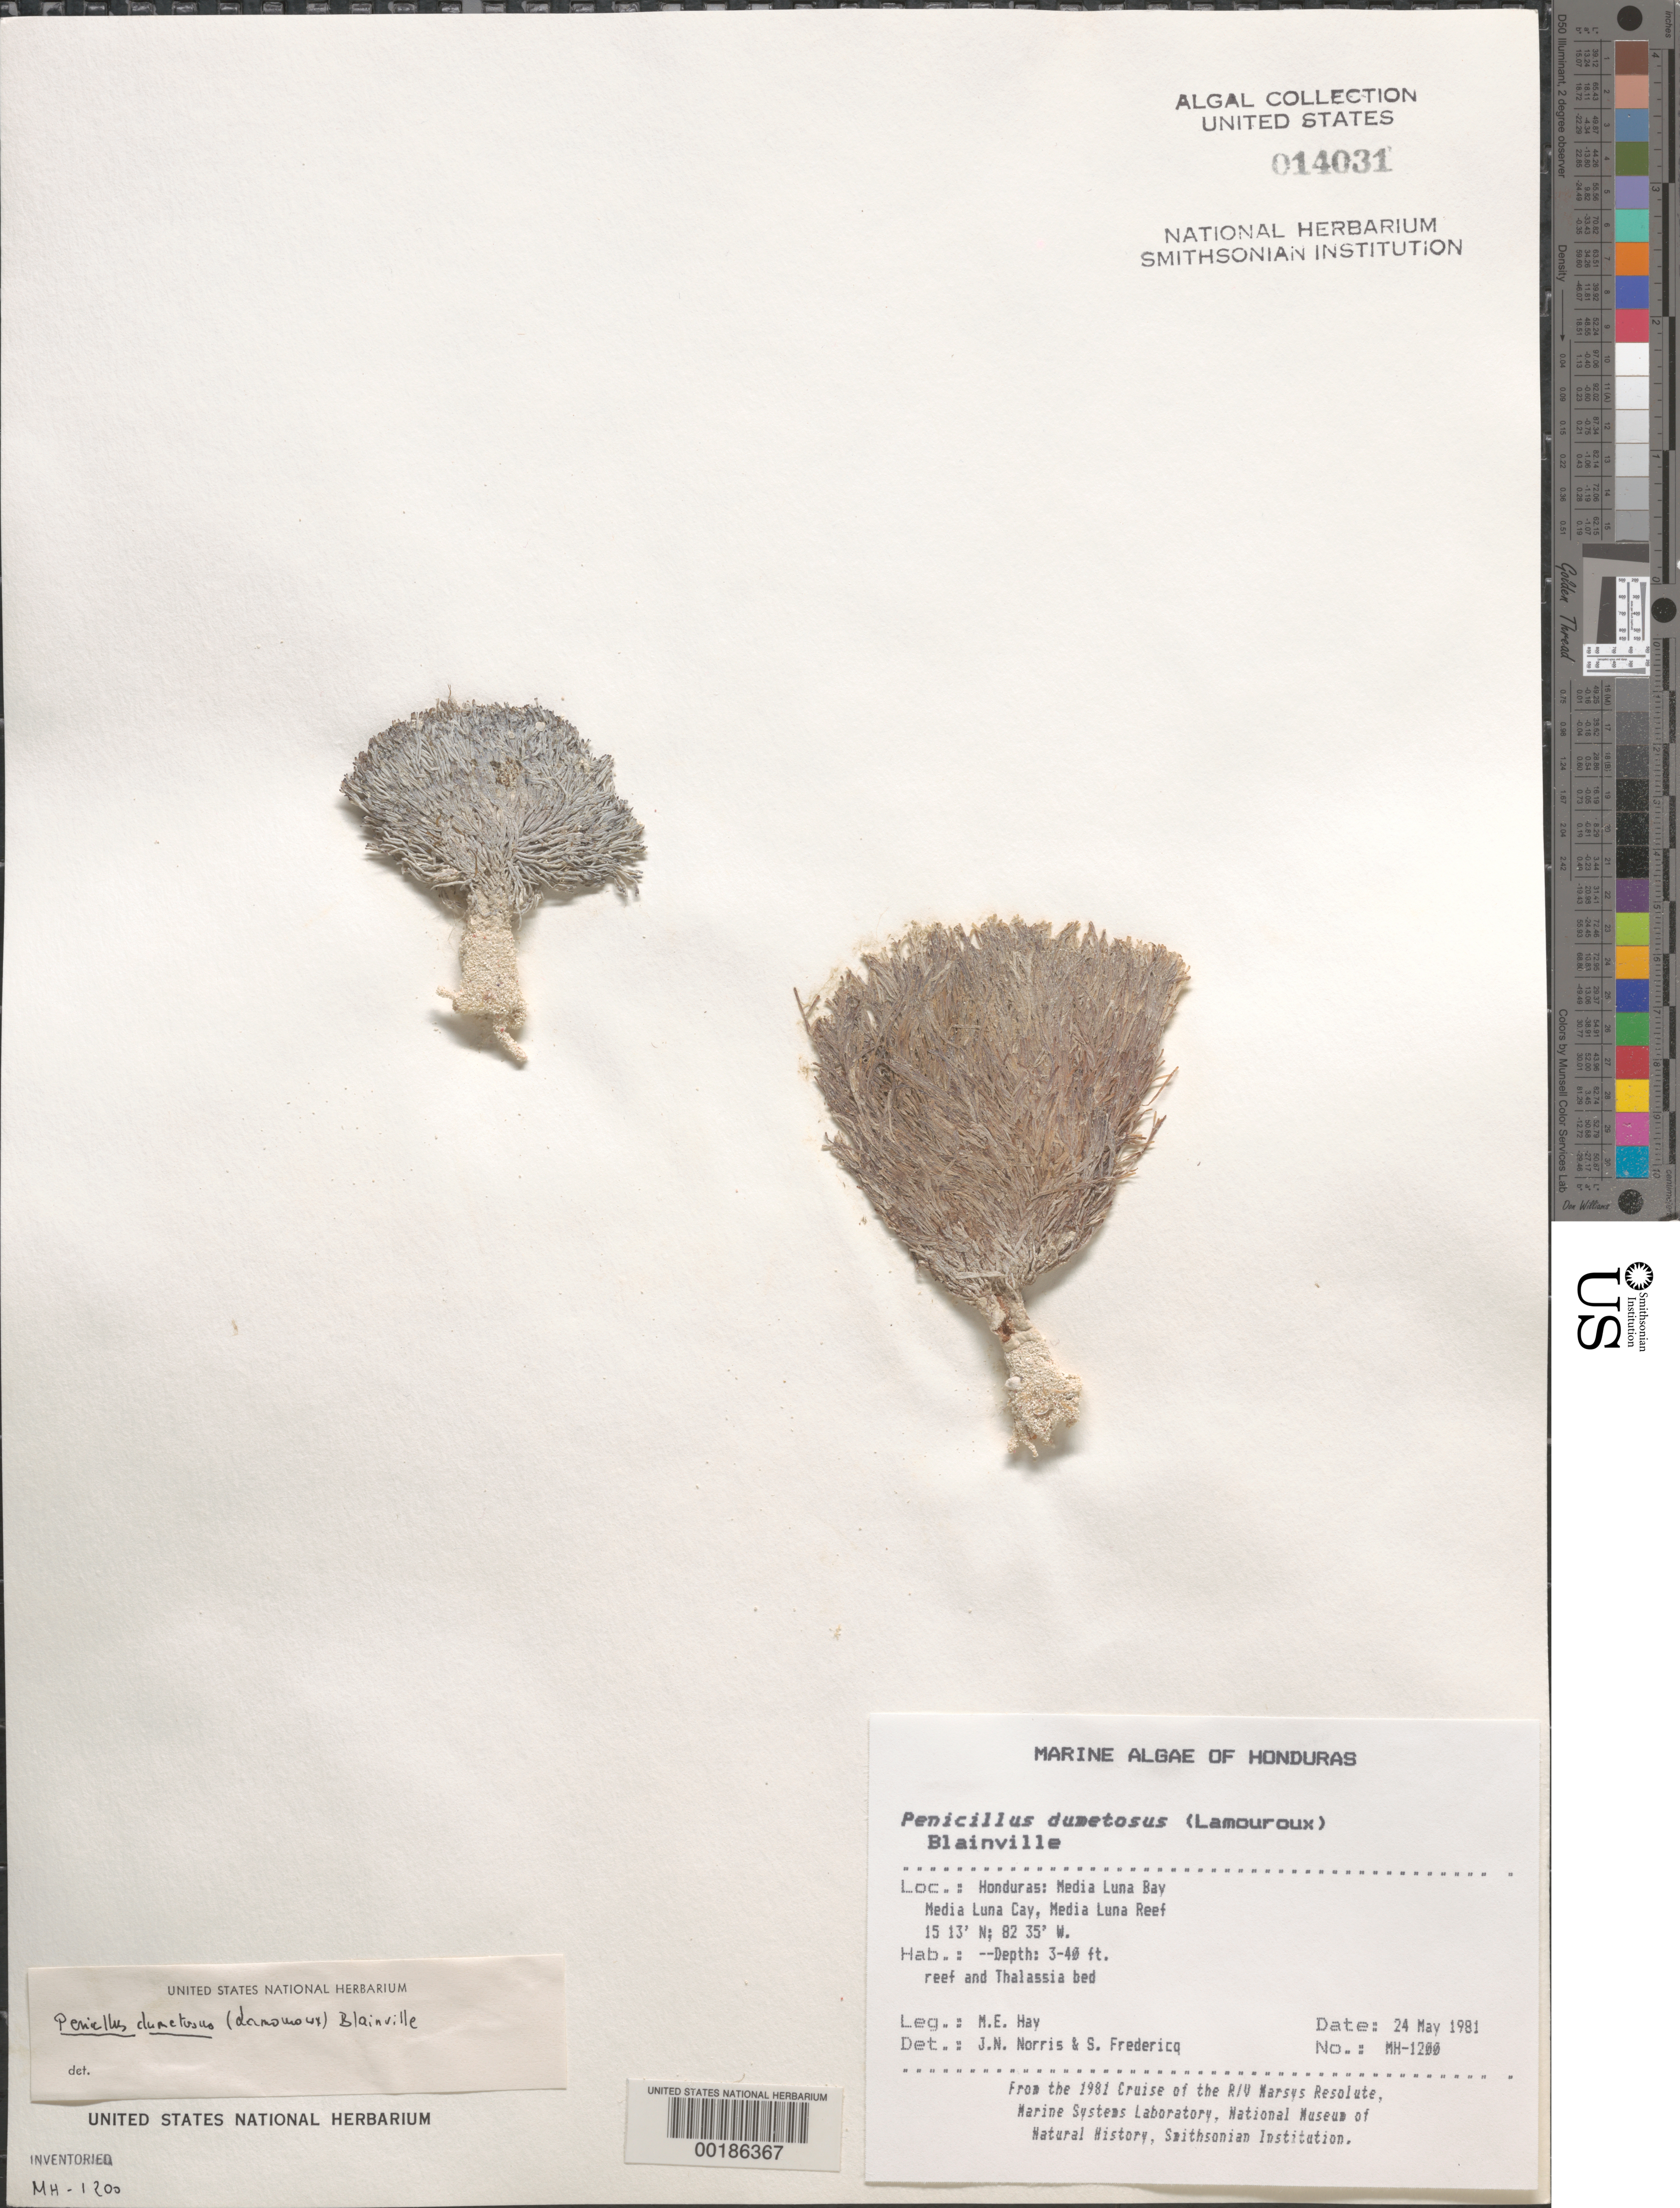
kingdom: Plantae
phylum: Chlorophyta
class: Ulvophyceae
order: Bryopsidales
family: Udoteaceae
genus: Penicillus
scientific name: Penicillus dumetosus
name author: (J.V.Lamouroux) Blainville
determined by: Norris, J. N.; Fredericq, S.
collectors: M. E. Hay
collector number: MEH-1200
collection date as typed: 24 May 1981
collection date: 1981-05-24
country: Honduras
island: Media Luna Cay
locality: Media Luna Bay, Media Luna Reef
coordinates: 15 13' N, 82 35' W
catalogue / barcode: US 14031